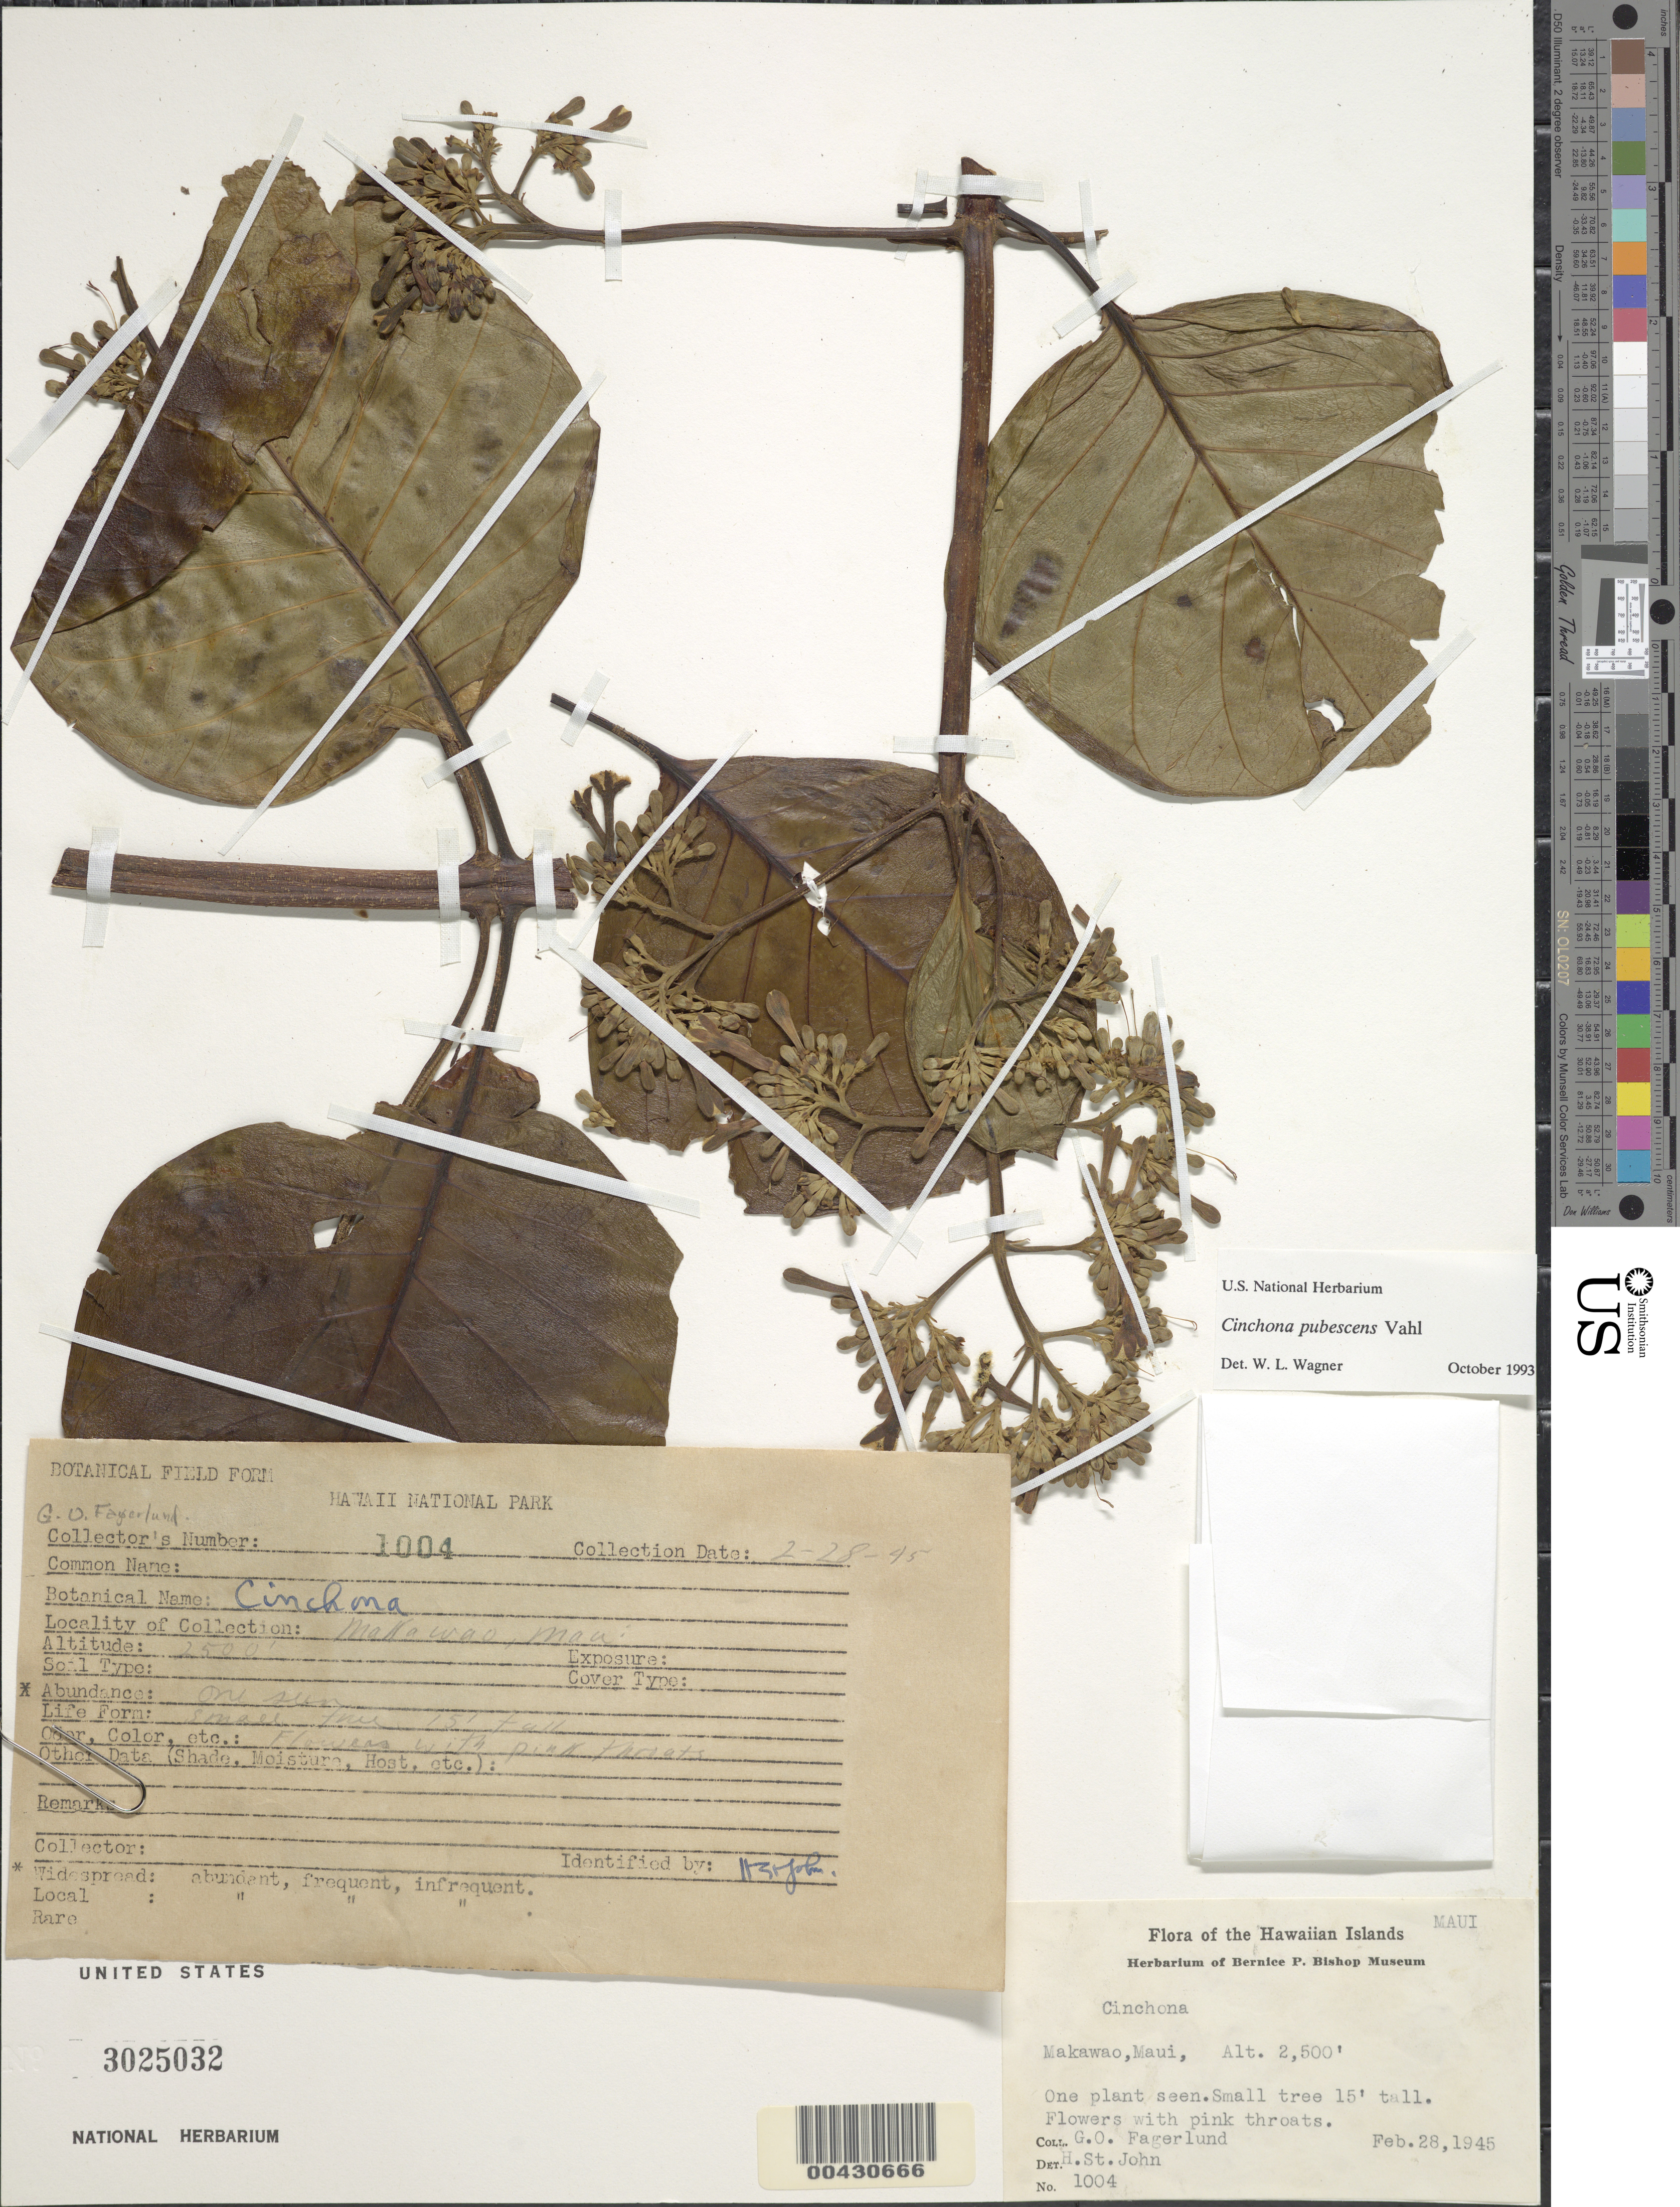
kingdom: Plantae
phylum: Tracheophyta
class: Magnoliopsida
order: Gentianales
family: Rubiaceae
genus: Cinchona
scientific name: Cinchona pubescens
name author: Vahl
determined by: Wagner, W. L., (BOT), Smithsonian Institution - National Museum of Natural History (UNITED STATES)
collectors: G. Fagerlund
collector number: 1004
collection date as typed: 28 Feb 1945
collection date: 1945-02-28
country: United States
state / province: Hawaii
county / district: Maui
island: Maui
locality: Makawao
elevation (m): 762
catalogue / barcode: US 3025032